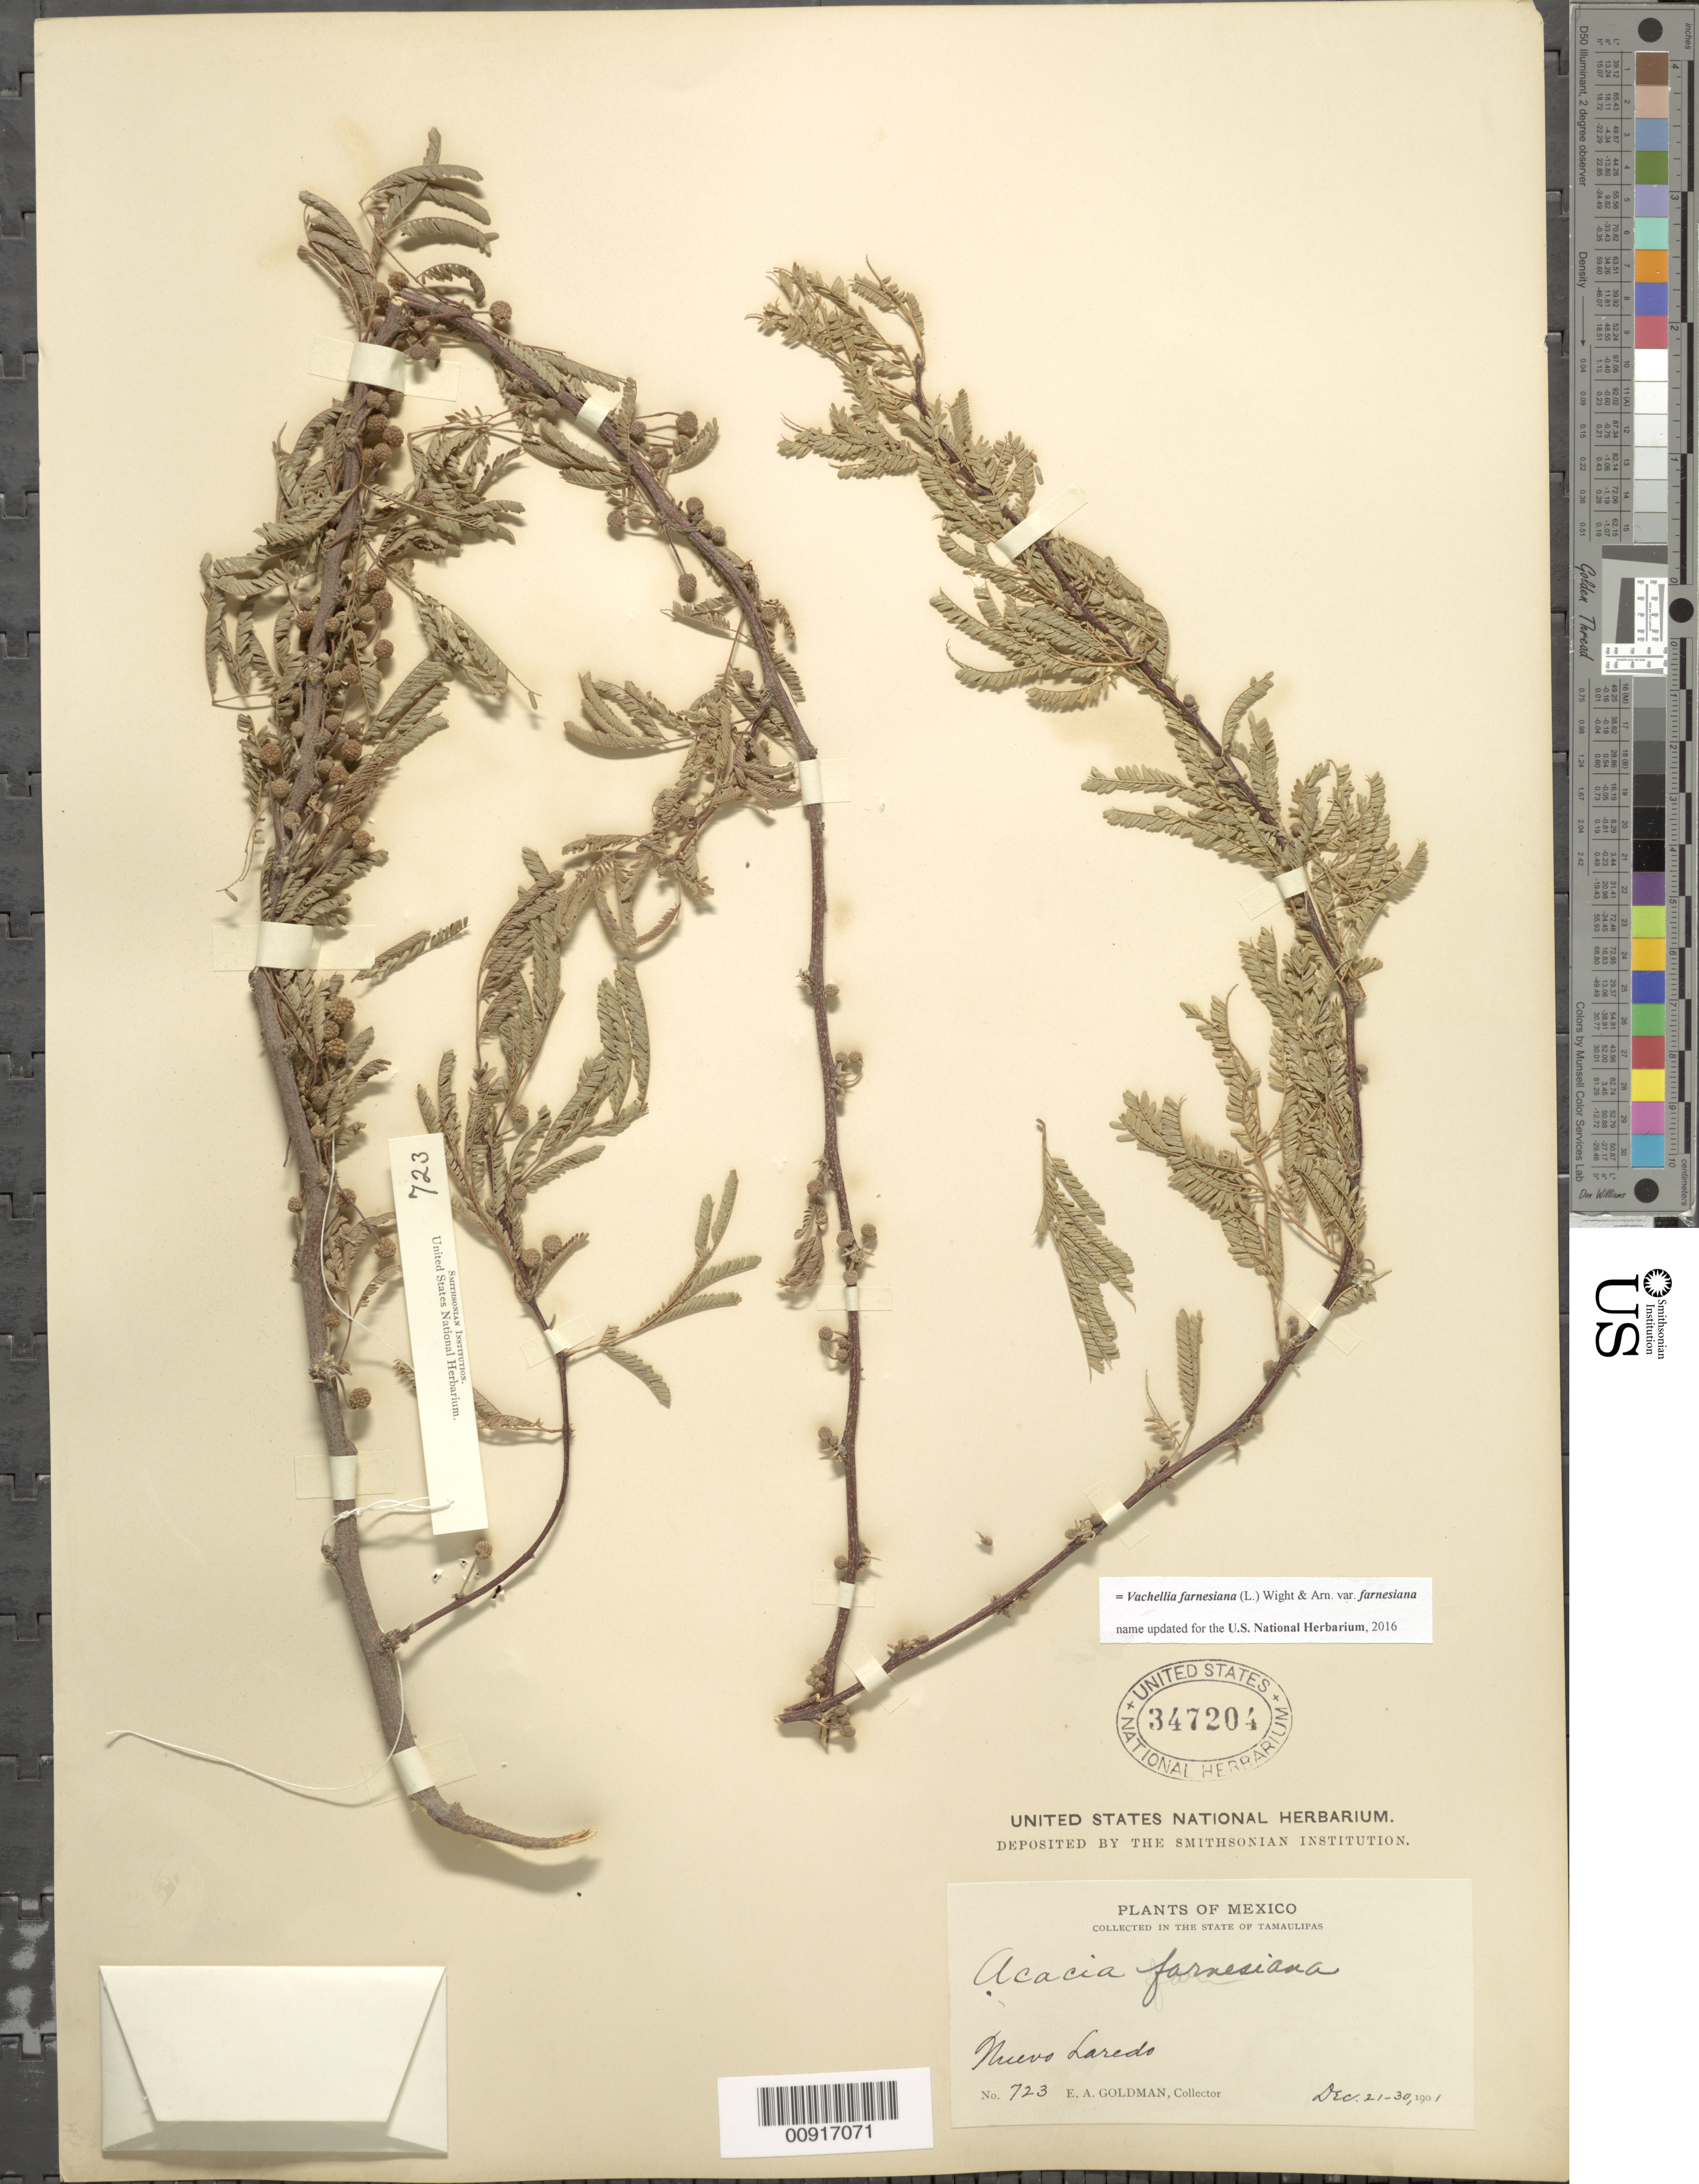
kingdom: Plantae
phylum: Tracheophyta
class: Magnoliopsida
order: Fabales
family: Fabaceae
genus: Vachellia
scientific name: Vachellia farnesiana var. farnesiana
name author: (L.) Wight & Arn.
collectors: E. A. Goldman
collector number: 723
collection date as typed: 21 Dec 1901 to 30 Dec 1901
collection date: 1901-12-21/1901-12-30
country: Mexico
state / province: Tamaulipas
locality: Nuevo Laredo.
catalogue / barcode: US 347204